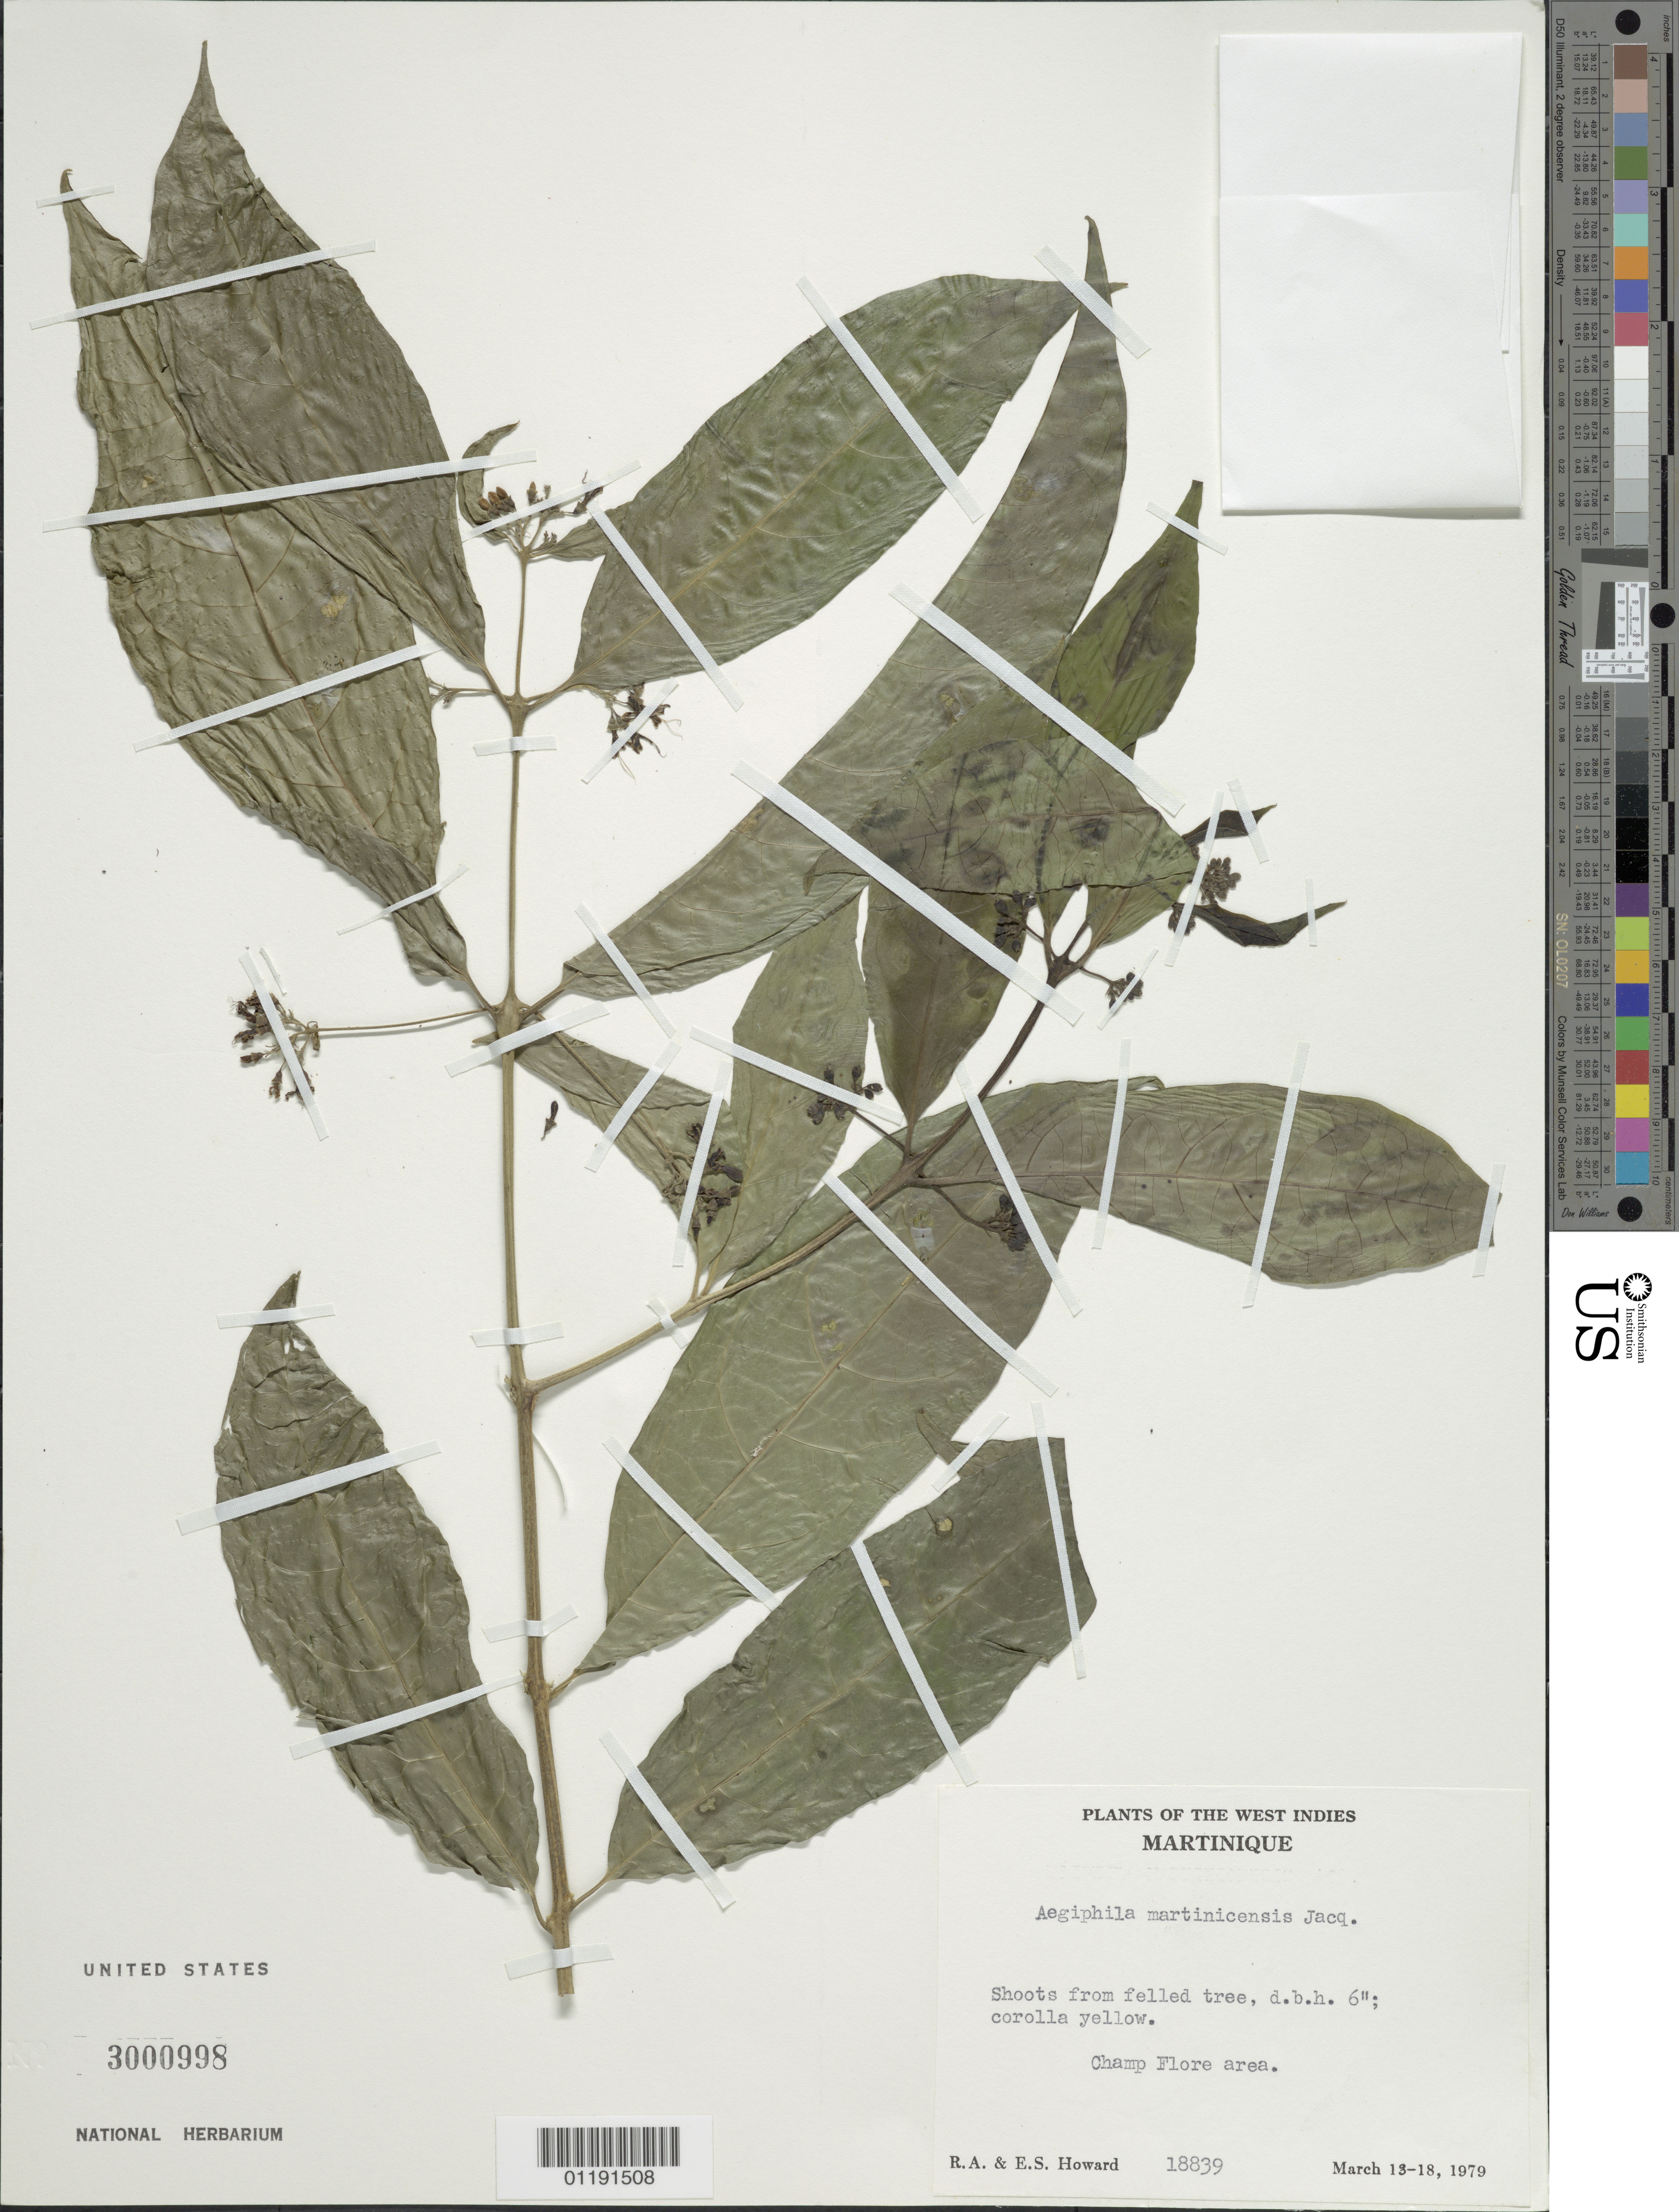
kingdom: Plantae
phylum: Tracheophyta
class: Magnoliopsida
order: Lamiales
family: Lamiaceae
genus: Aegiphila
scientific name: Aegiphila martinicensis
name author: Jacq.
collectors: R. A. Howard & E. S. Howard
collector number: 18839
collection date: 1979-03-13/1979-03-18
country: Martinique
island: Martinique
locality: Champ Flore area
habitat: Shoots from felled trees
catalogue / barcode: US 3000998